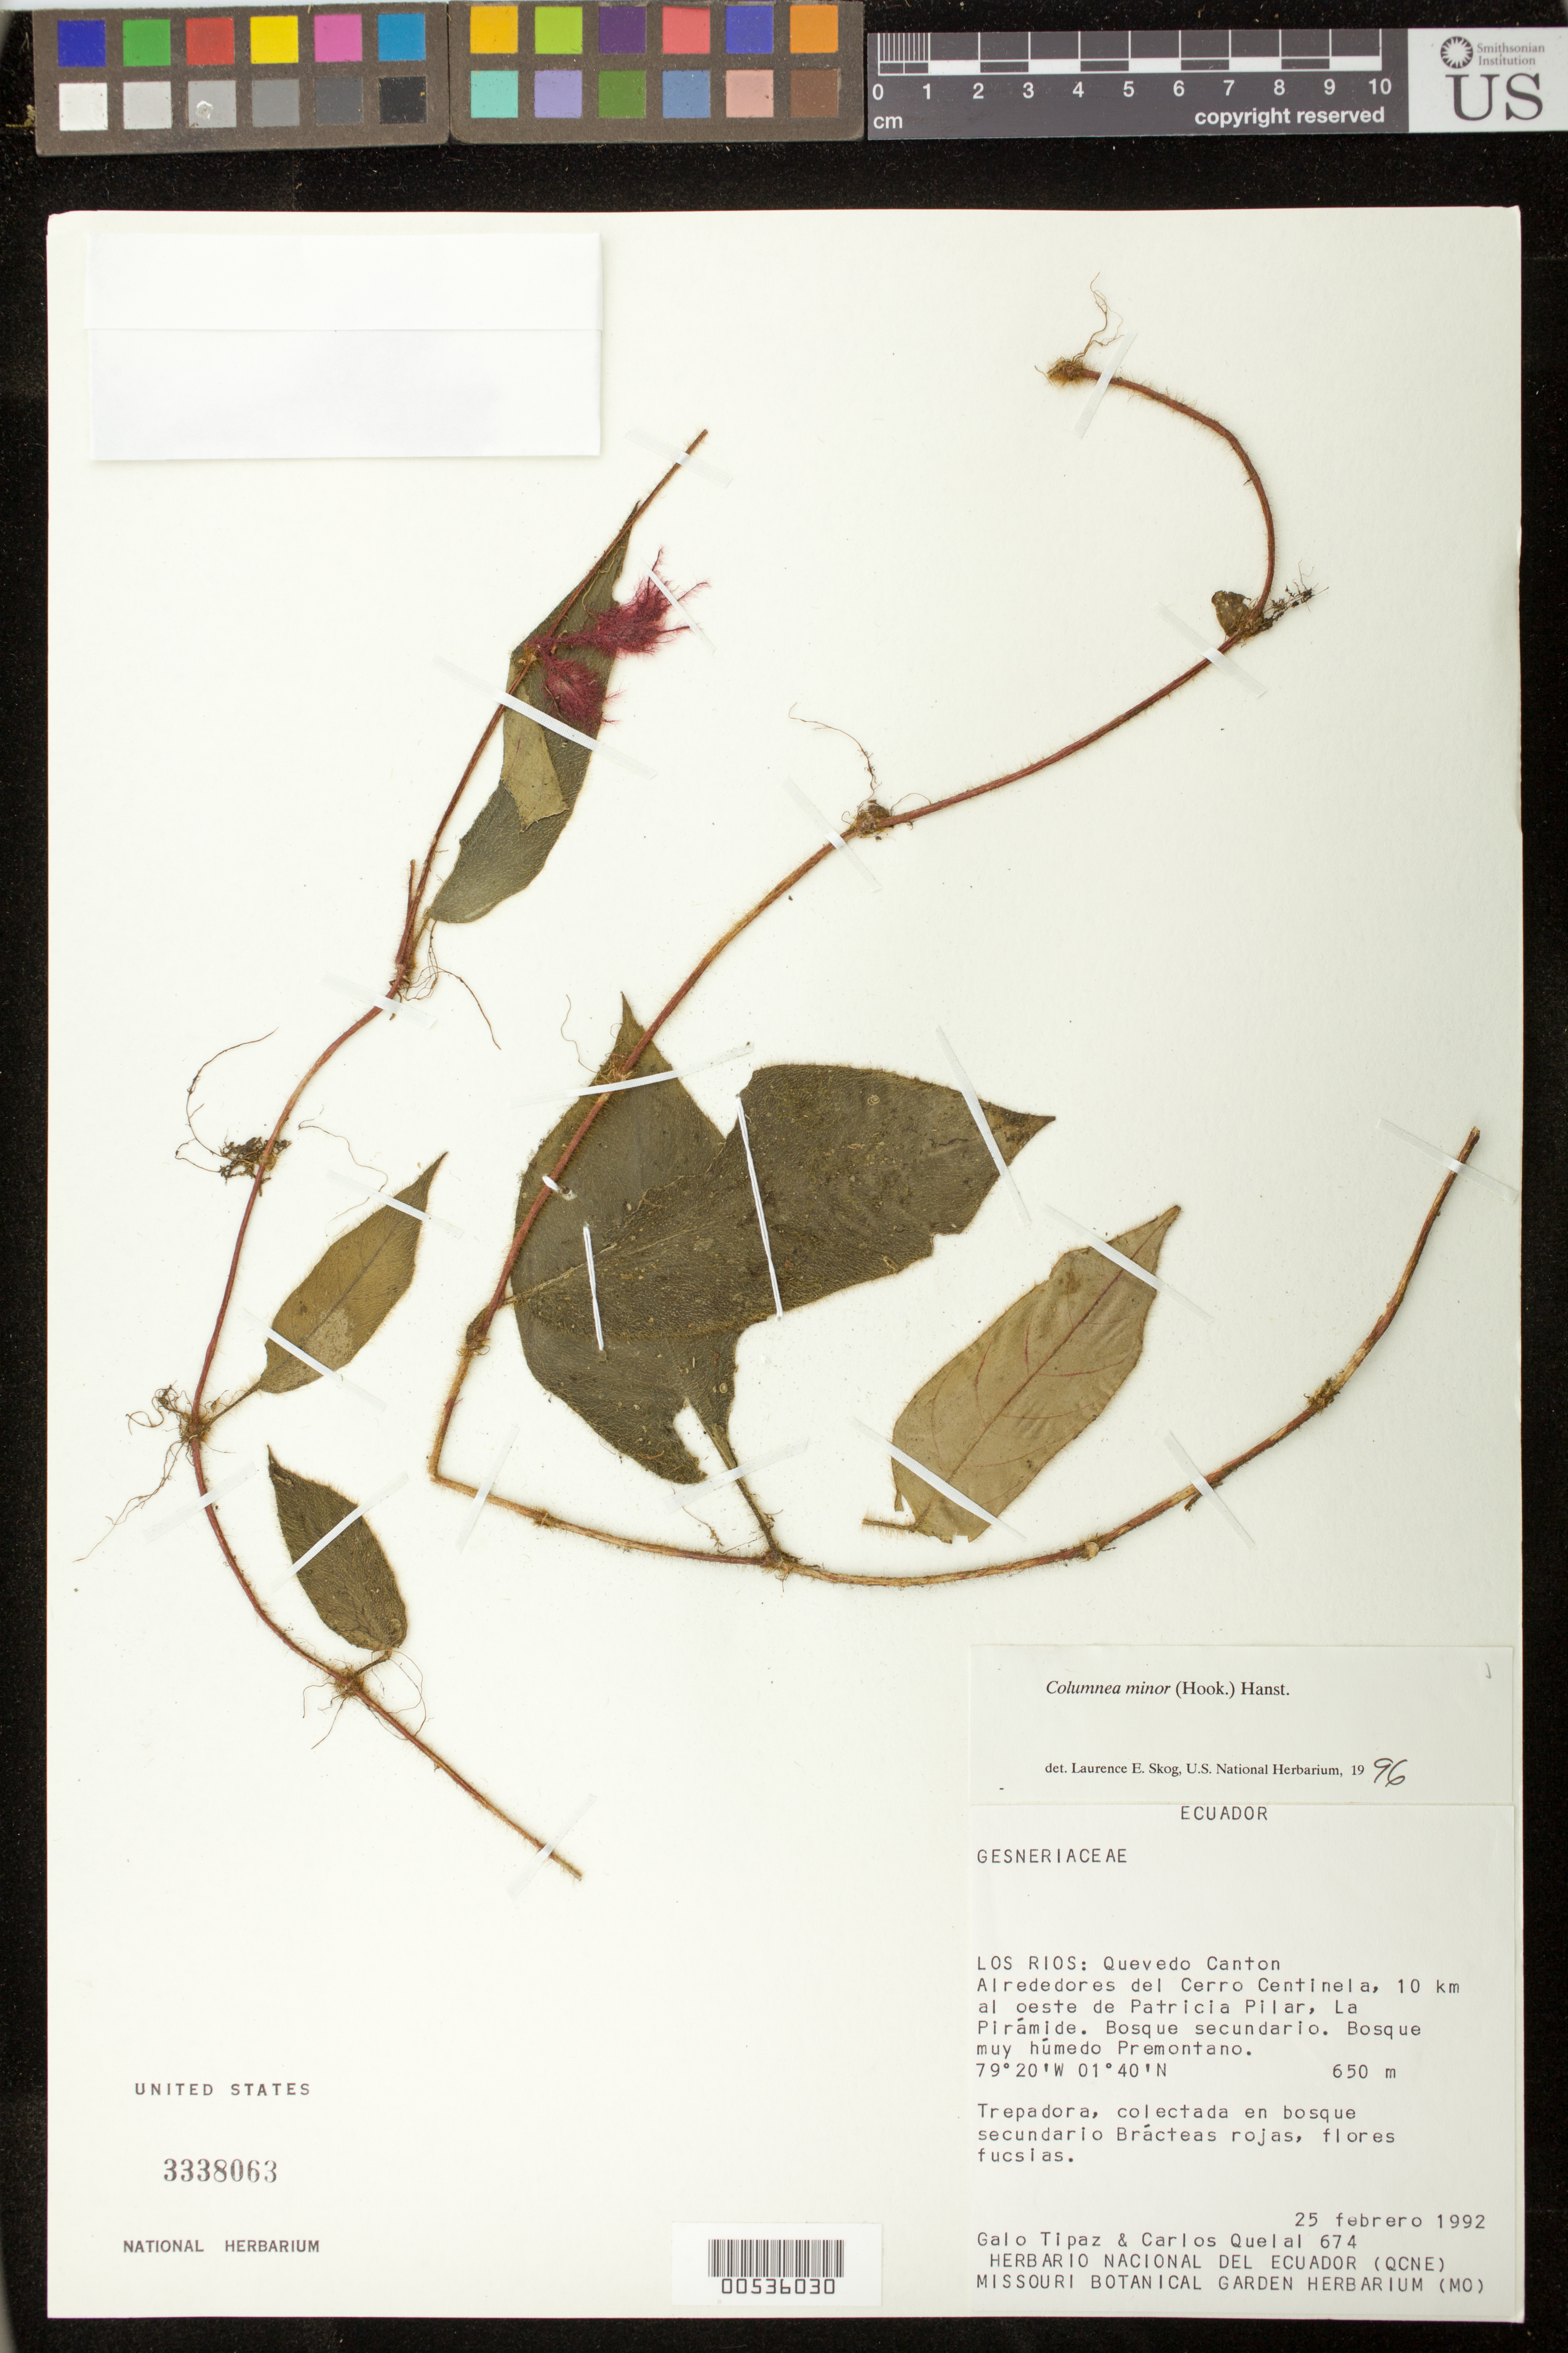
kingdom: Plantae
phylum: Tracheophyta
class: Magnoliopsida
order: Lamiales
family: Gesneriaceae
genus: Columnea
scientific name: Columnea minor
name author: (Hook.) Hanst.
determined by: Skog, Laurence E.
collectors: G. Tipaz & C. Quelal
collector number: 674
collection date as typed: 25 Feb 1992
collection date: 1992-02-25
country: Ecuador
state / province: Los Ríos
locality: Quevedo Canton: alrededores del Cerro Centinela, 10 km al oeste de Patricia Pilar, La Pirámide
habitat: Bosque secundario; bosque muy húmedo premontano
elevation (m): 650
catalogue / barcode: US 3338063